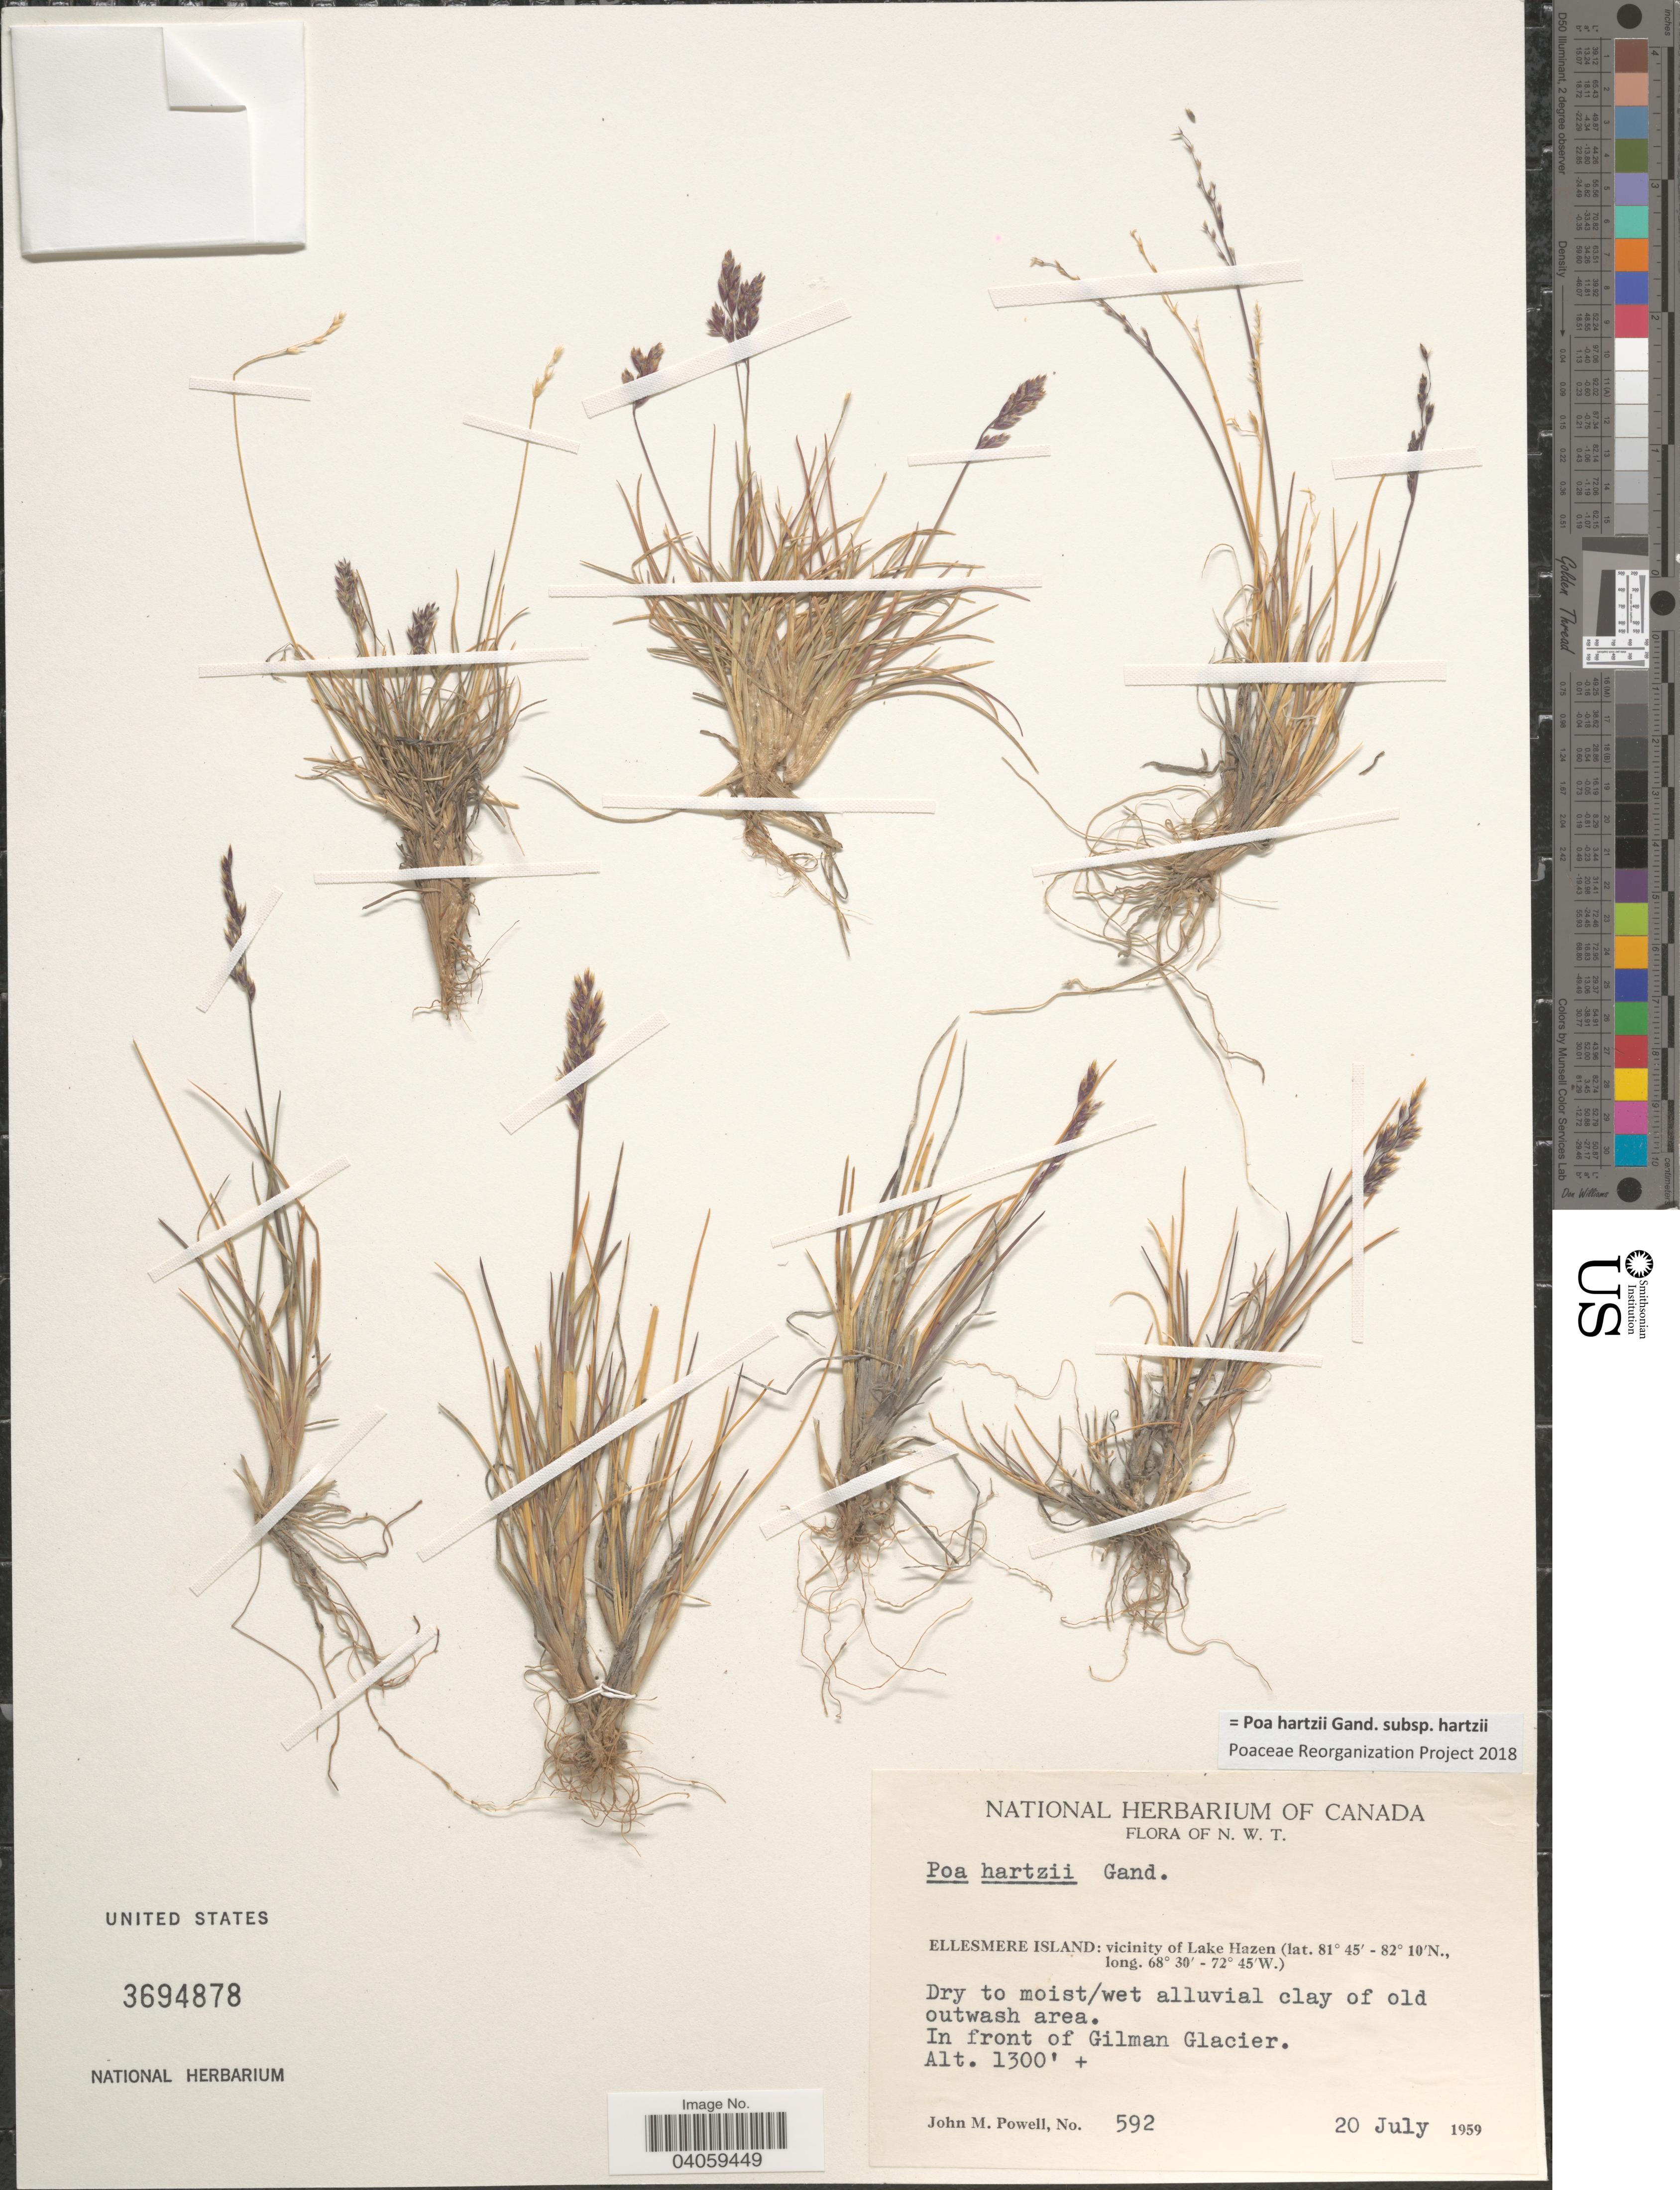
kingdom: Plantae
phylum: Tracheophyta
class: Liliopsida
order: Poales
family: Poaceae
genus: Poa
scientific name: Poa hartzii subsp. hartzii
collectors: J. W. Powell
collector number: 592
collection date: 1959-07-20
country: Canada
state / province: Northwest Territories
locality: Ellesmere Island: vicinity of Lake Hazen. In front of Gilam Glacier.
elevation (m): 396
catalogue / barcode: US 3694878